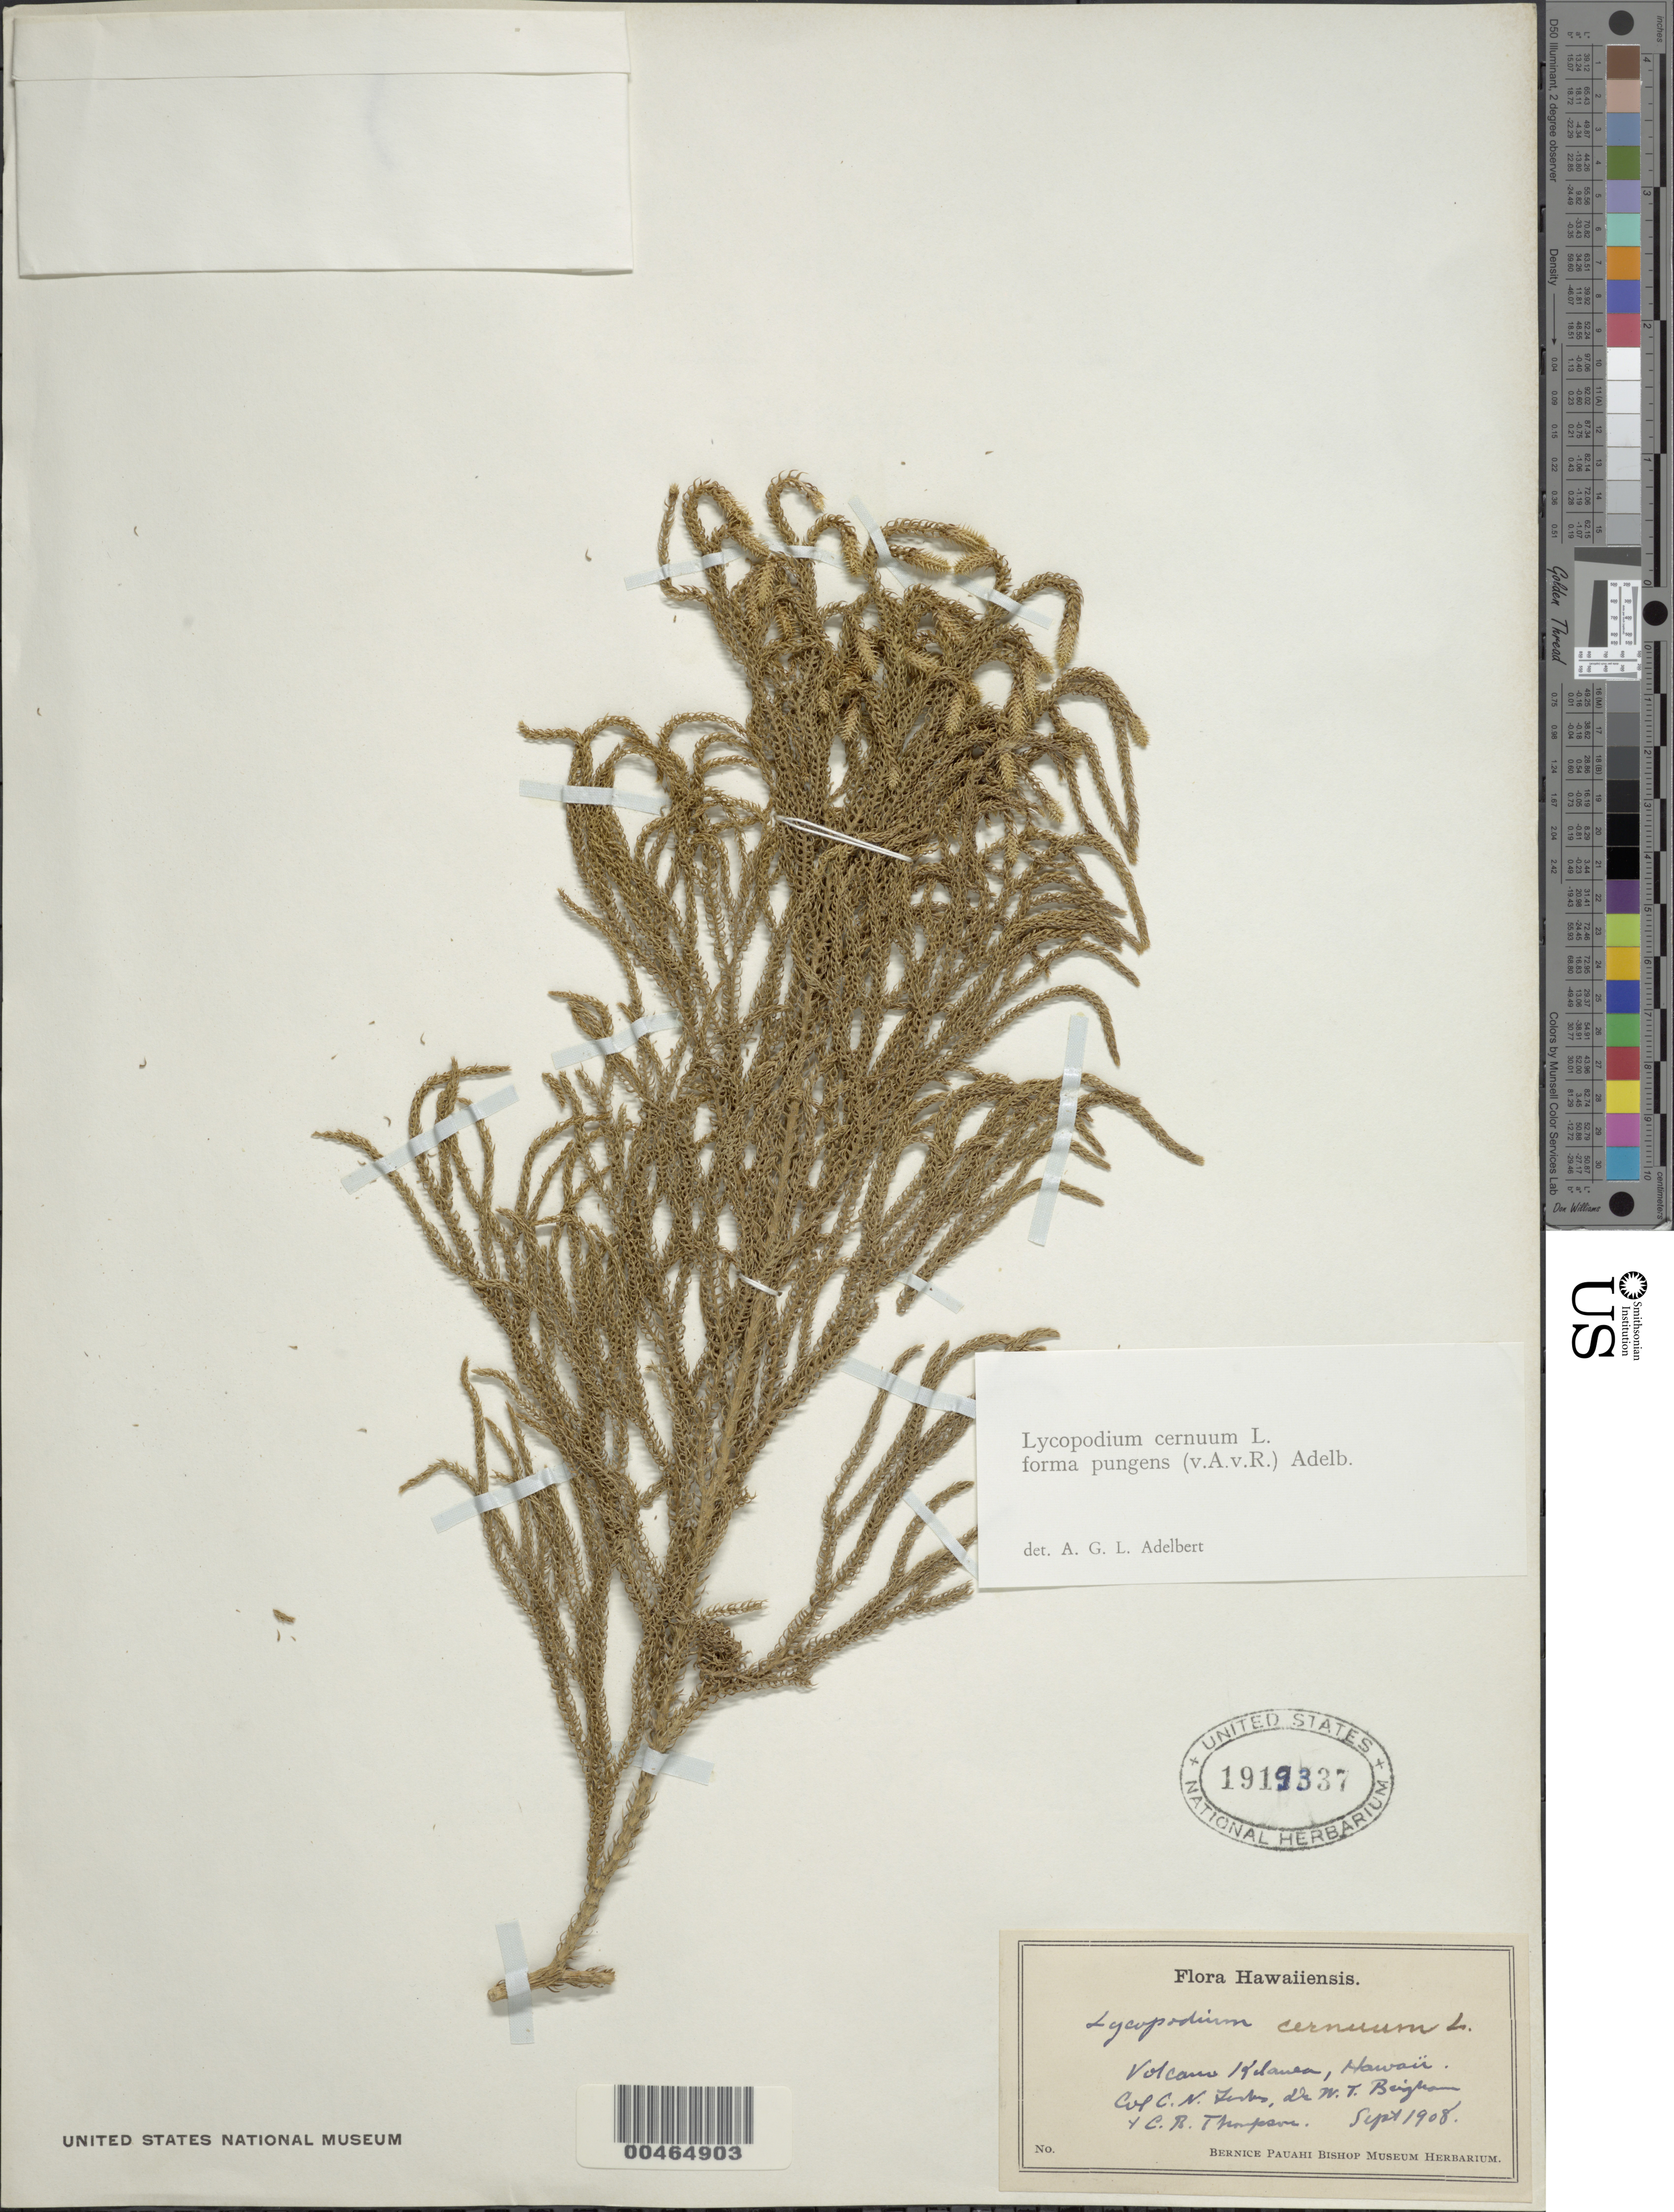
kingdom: Plantae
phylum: Tracheophyta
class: Lycopodiopsida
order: Lycopodiales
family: Lycopodiaceae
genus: Palhinhaea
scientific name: Palhinhaea cernua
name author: (L.) Vasc. & Franco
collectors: C. N. Forbes, W. T. Brigham & C. R. Thompson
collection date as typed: Sep 1908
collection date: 1908-09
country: United States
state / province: Hawaii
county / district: Hawaii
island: Hawaii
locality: Volcano Kilauea.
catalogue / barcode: US 1919337